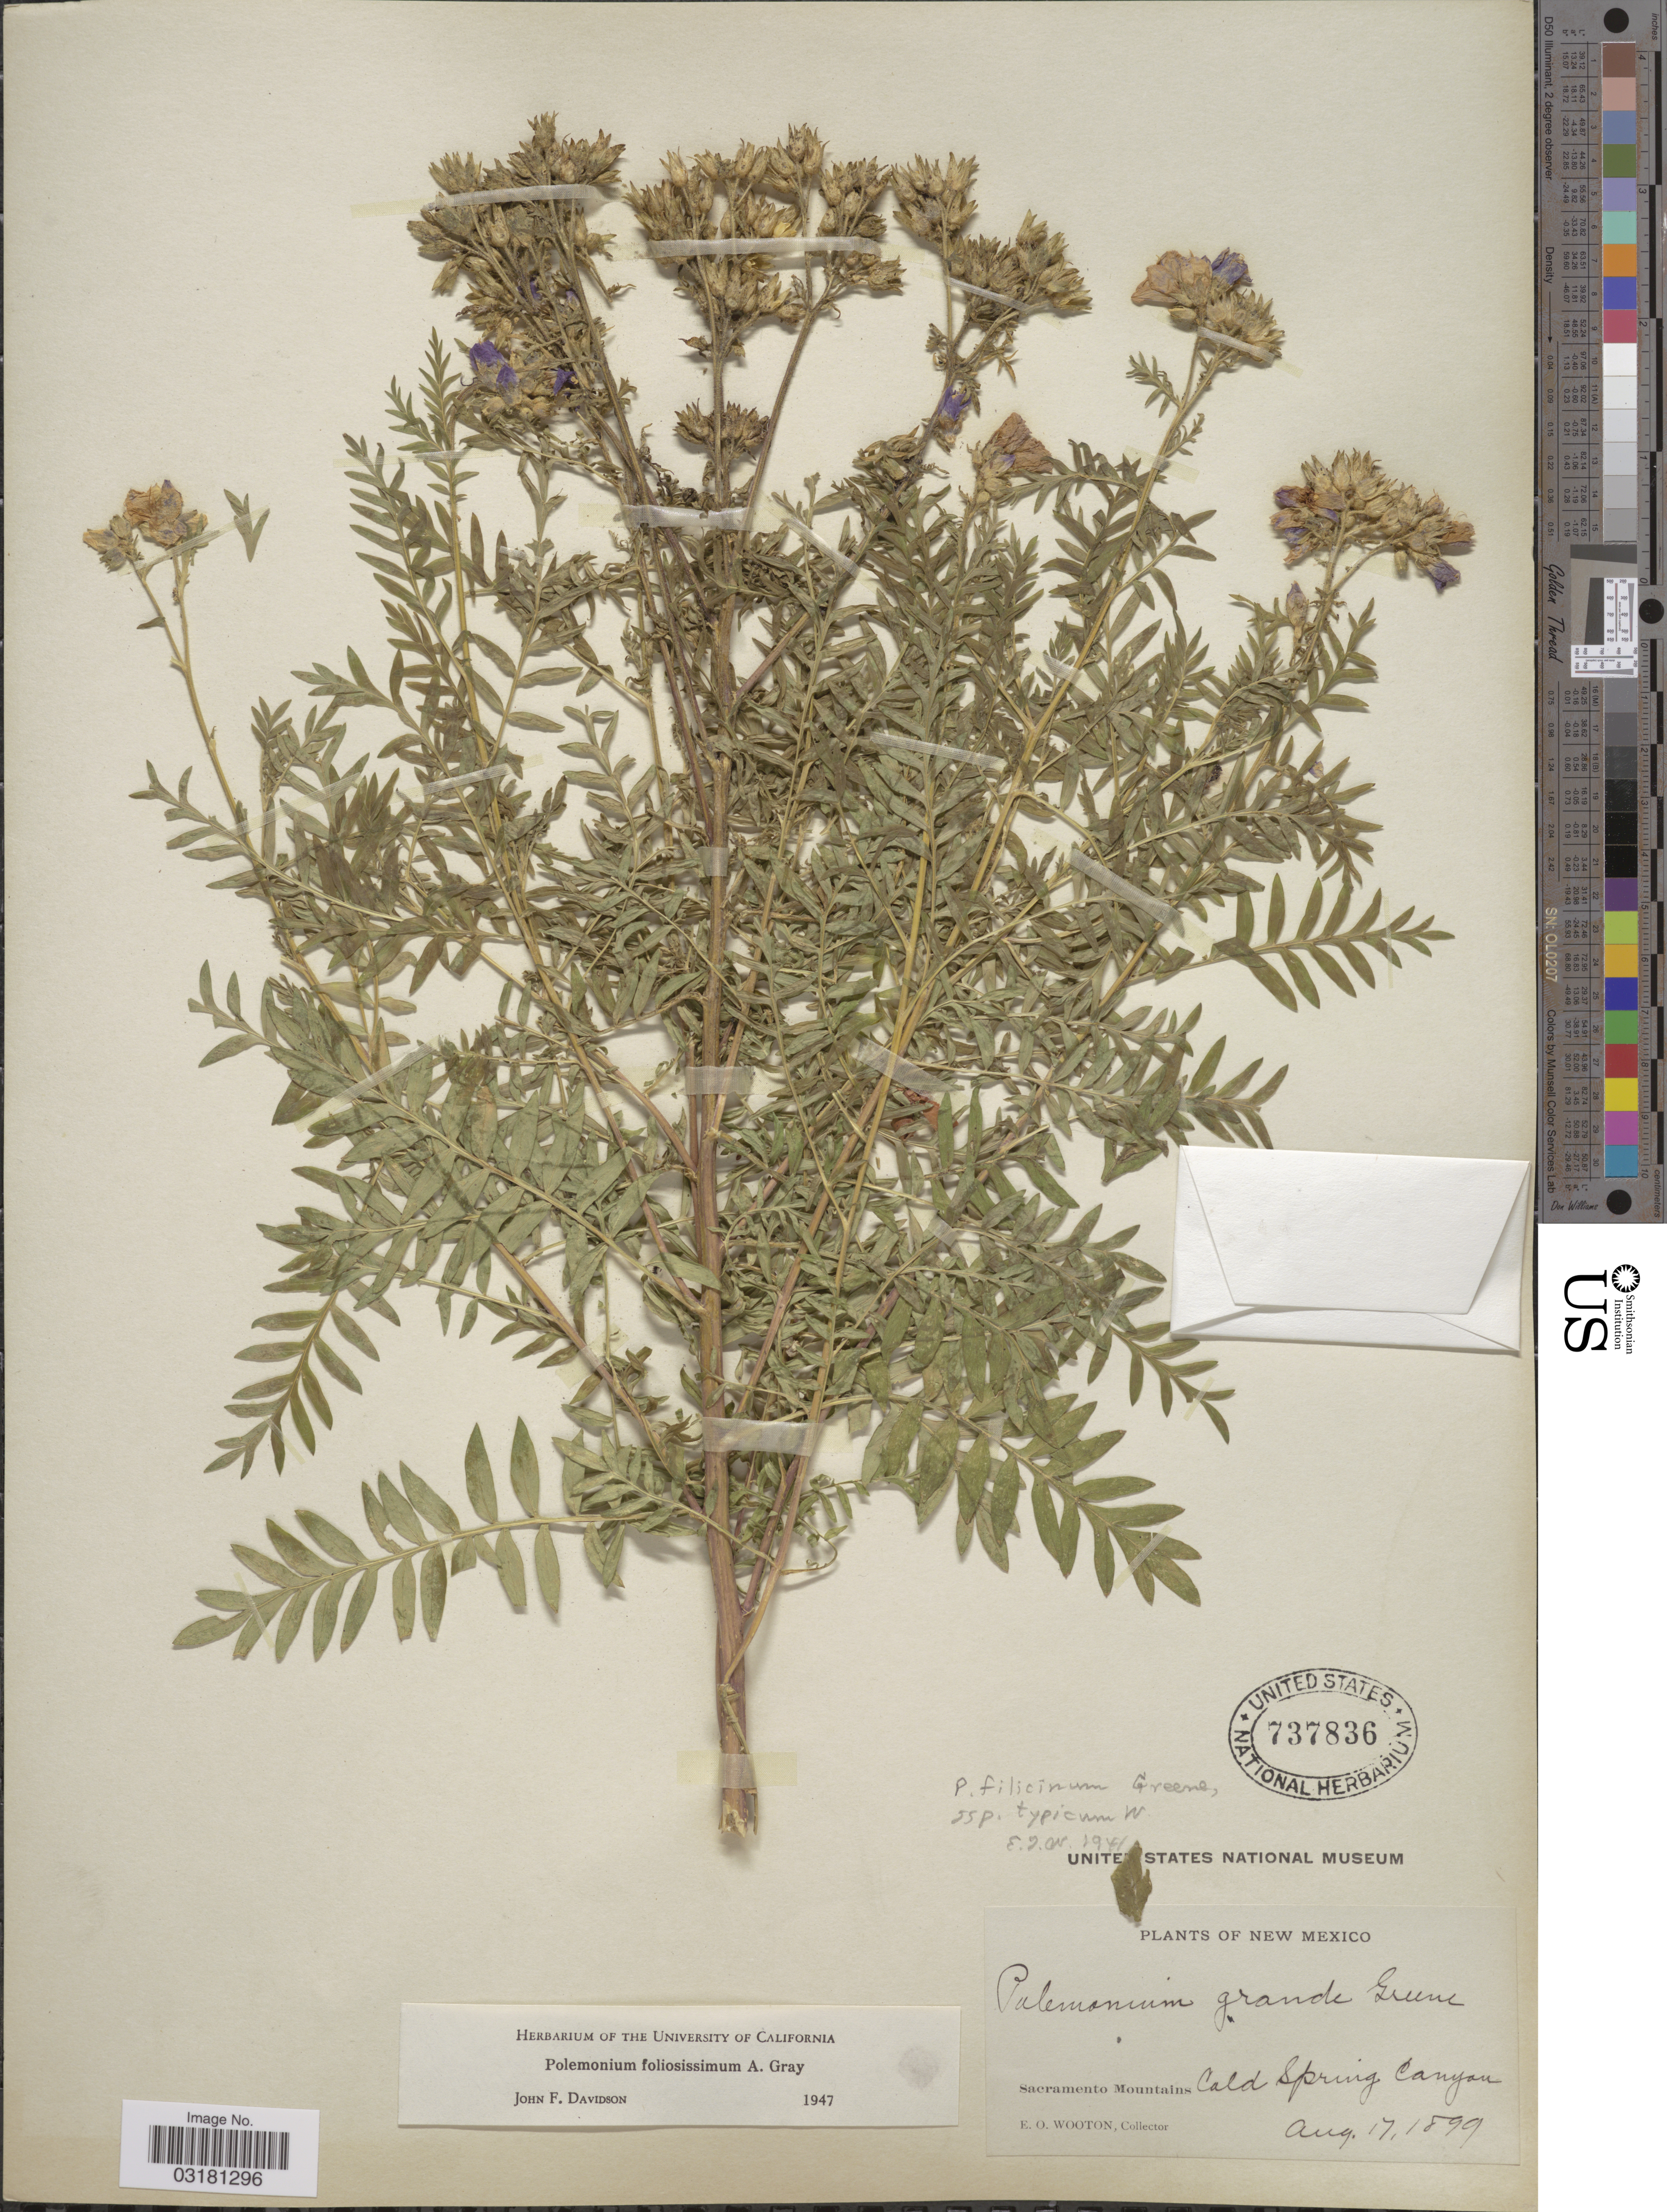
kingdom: Plantae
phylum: Tracheophyta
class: Magnoliopsida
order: Ericales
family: Polemoniaceae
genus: Polemonium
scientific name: Polemonium foliosissimum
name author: A. Gray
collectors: E. O. Wooton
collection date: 1899-08-17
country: United States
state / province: New Mexico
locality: Sacramento Mountains. Cold Spring Canyon.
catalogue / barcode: US 737836